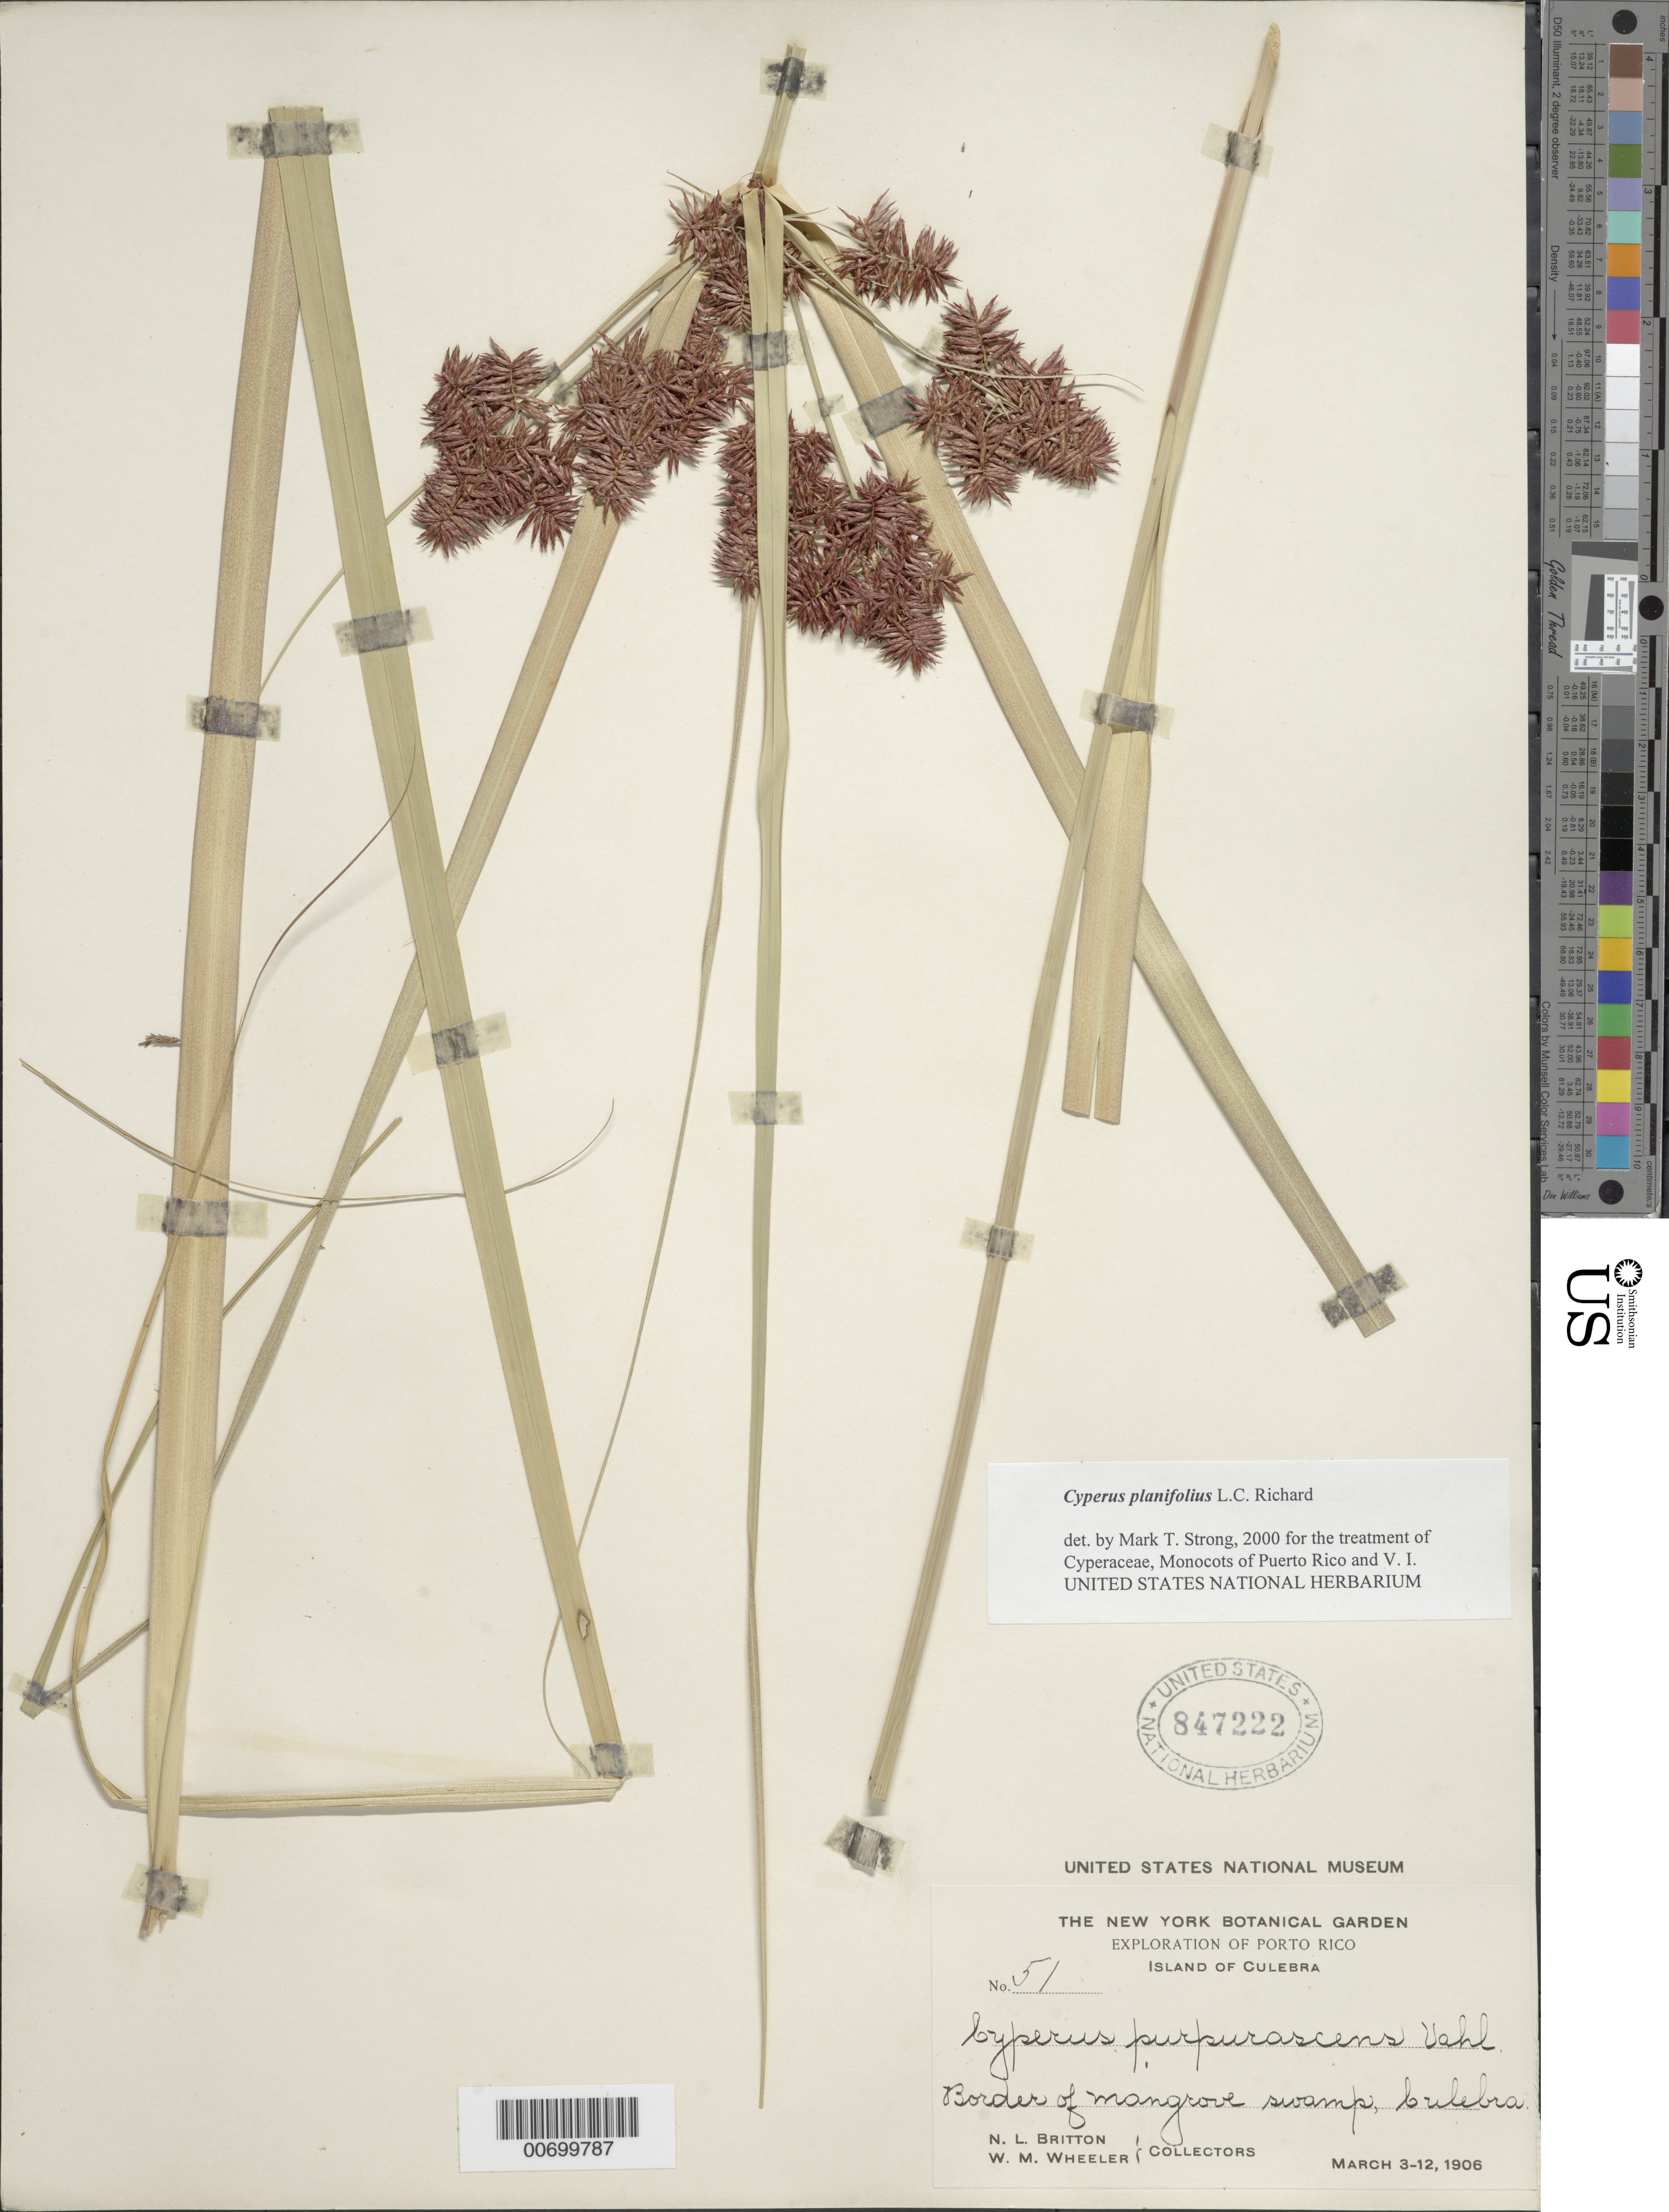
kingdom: Plantae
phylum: Tracheophyta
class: Liliopsida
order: Poales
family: Cyperaceae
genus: Cyperus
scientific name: Cyperus planifolius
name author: Rich.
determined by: Strong, M. T., (US), Smithsonian Institution - National Museum of Natural History (UNITED STATES)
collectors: N. Britton & W. Wheeler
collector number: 51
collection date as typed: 03 Mar 1906 to 12 Mar 1906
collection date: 1906-03-03/1906-03-12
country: Puerto Rico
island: Culebra I.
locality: Culebra Island.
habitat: Border of mangrove swamp.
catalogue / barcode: US 847222